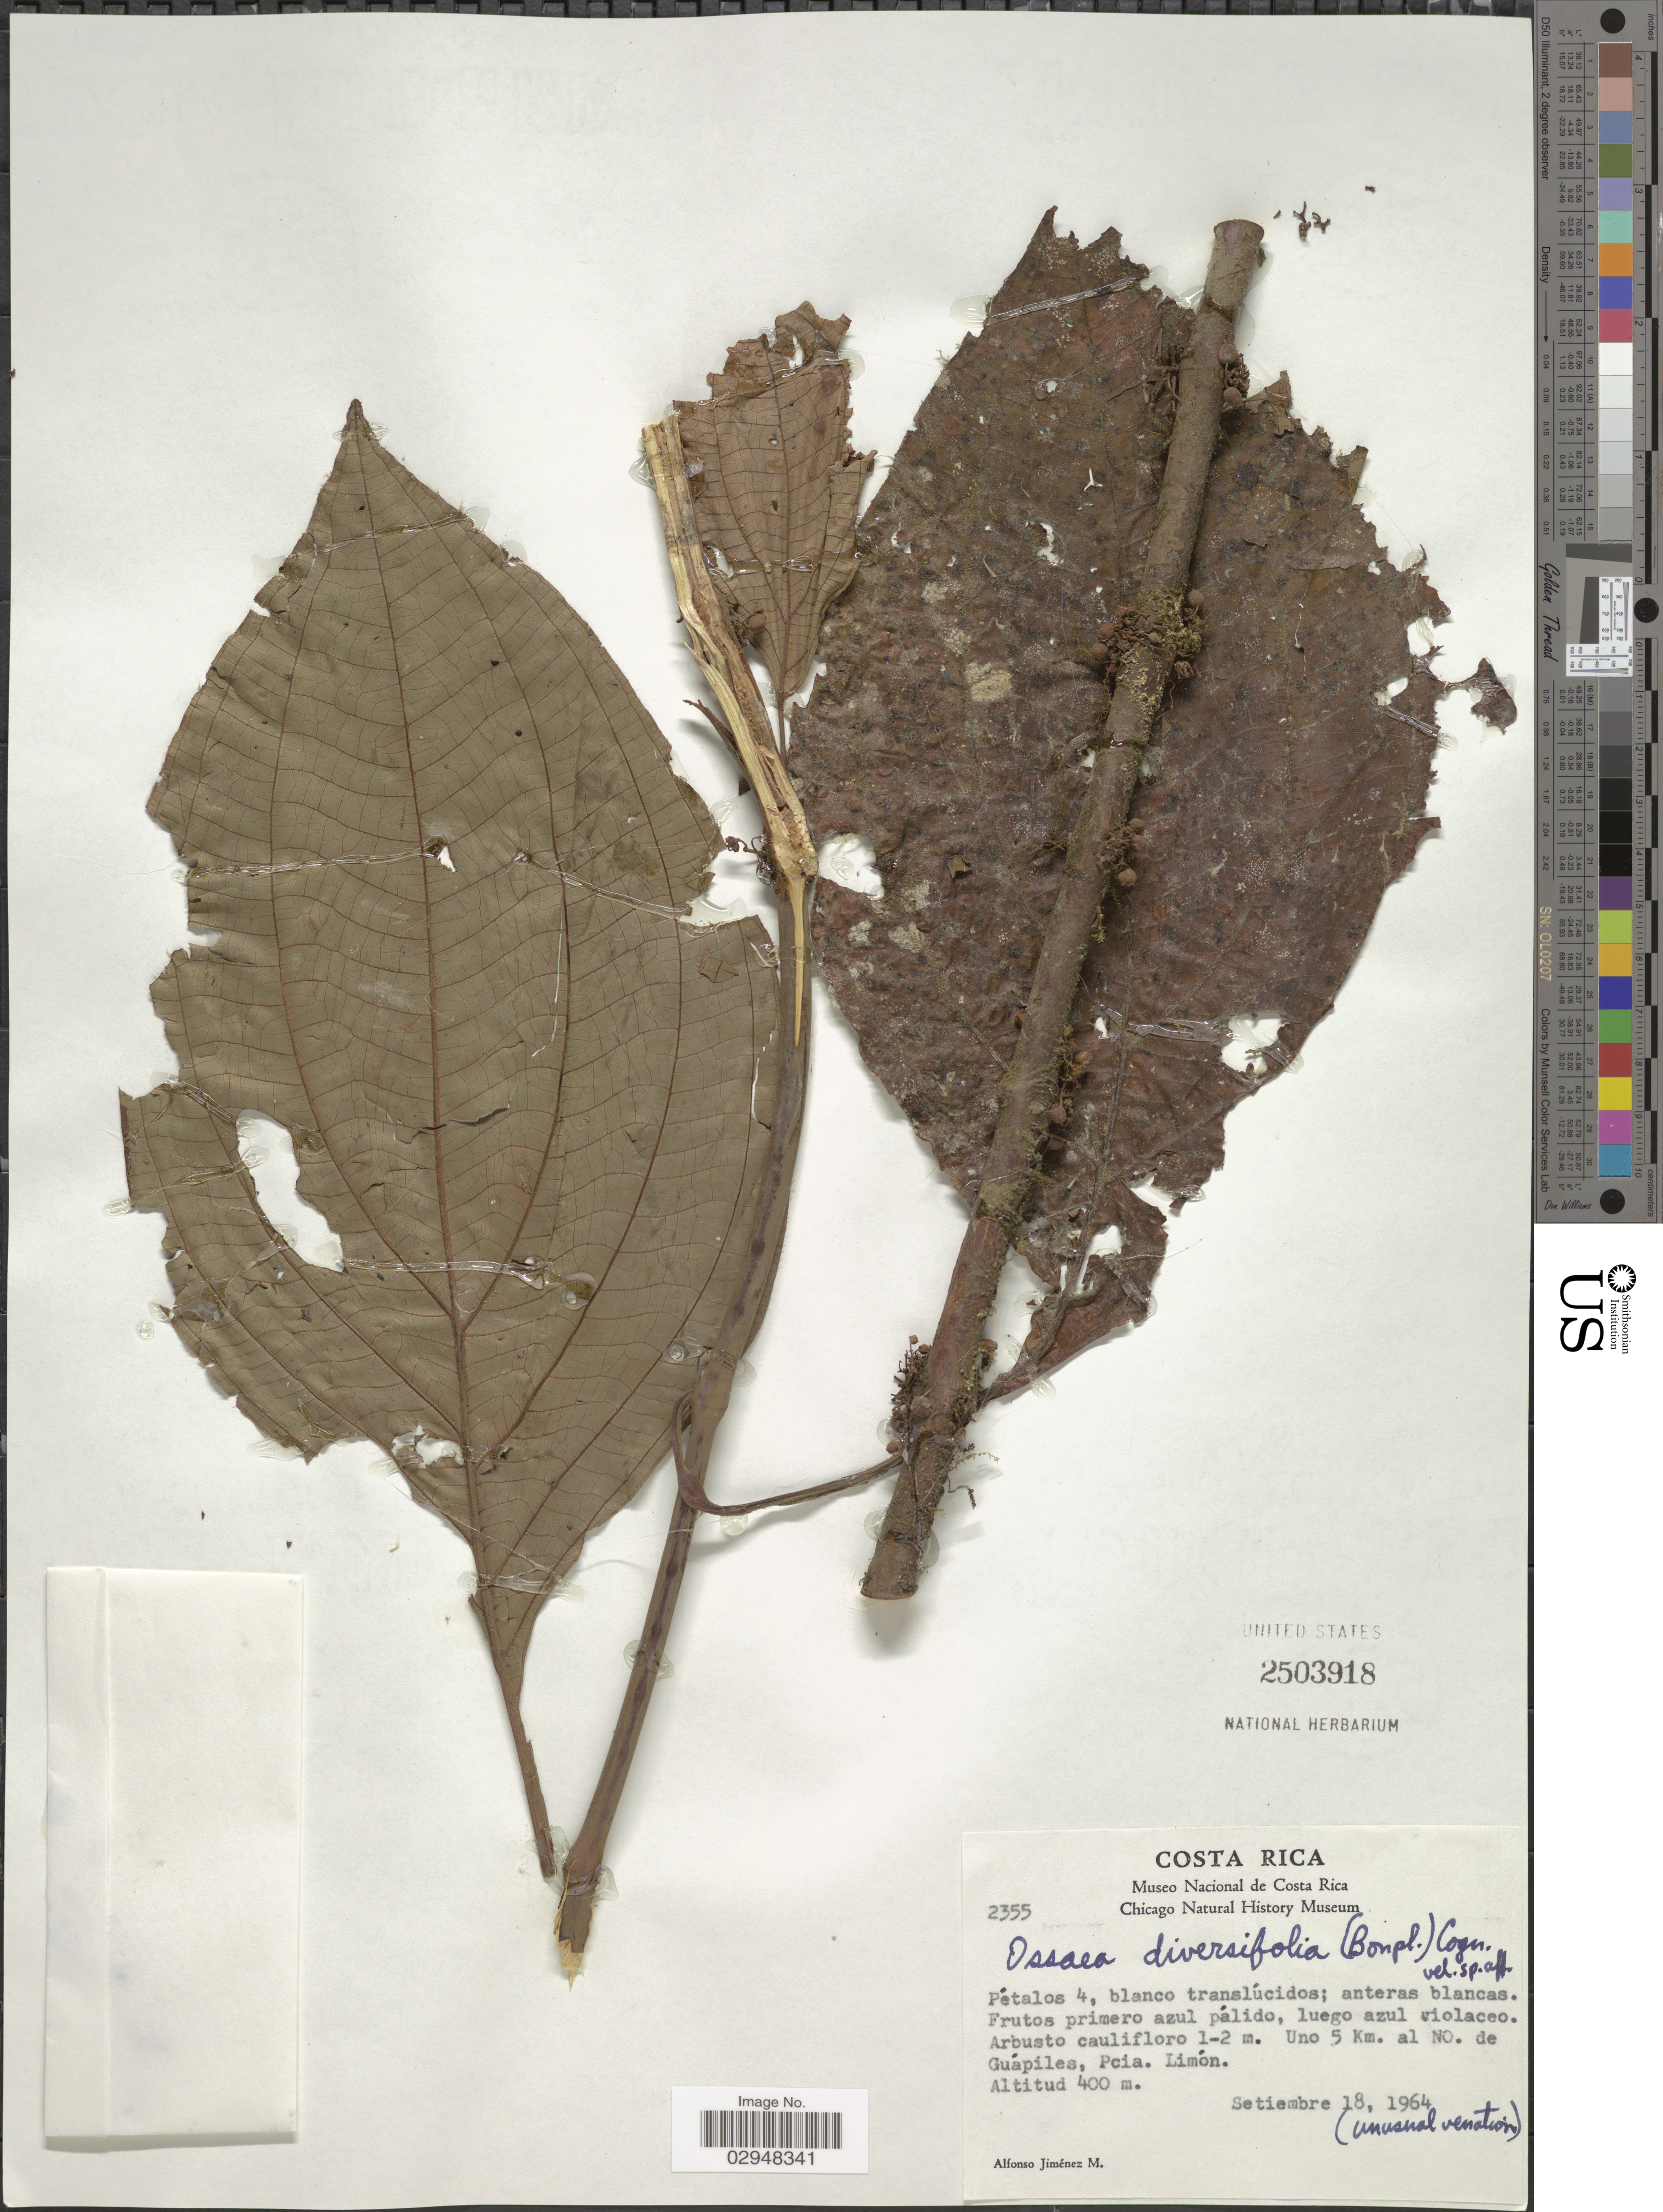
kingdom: Plantae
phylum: Tracheophyta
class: Magnoliopsida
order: Myrtales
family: Melastomataceae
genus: Clidemia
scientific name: Clidemia trichocalyx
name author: (S.F. Blake) Gleason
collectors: A. Jimenez M.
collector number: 2355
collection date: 1964-09-18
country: Costa Rica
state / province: Limón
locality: Uno 5 Km. al NO. de Guápiles, Pcia. Limón.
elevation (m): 400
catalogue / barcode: US 2503918